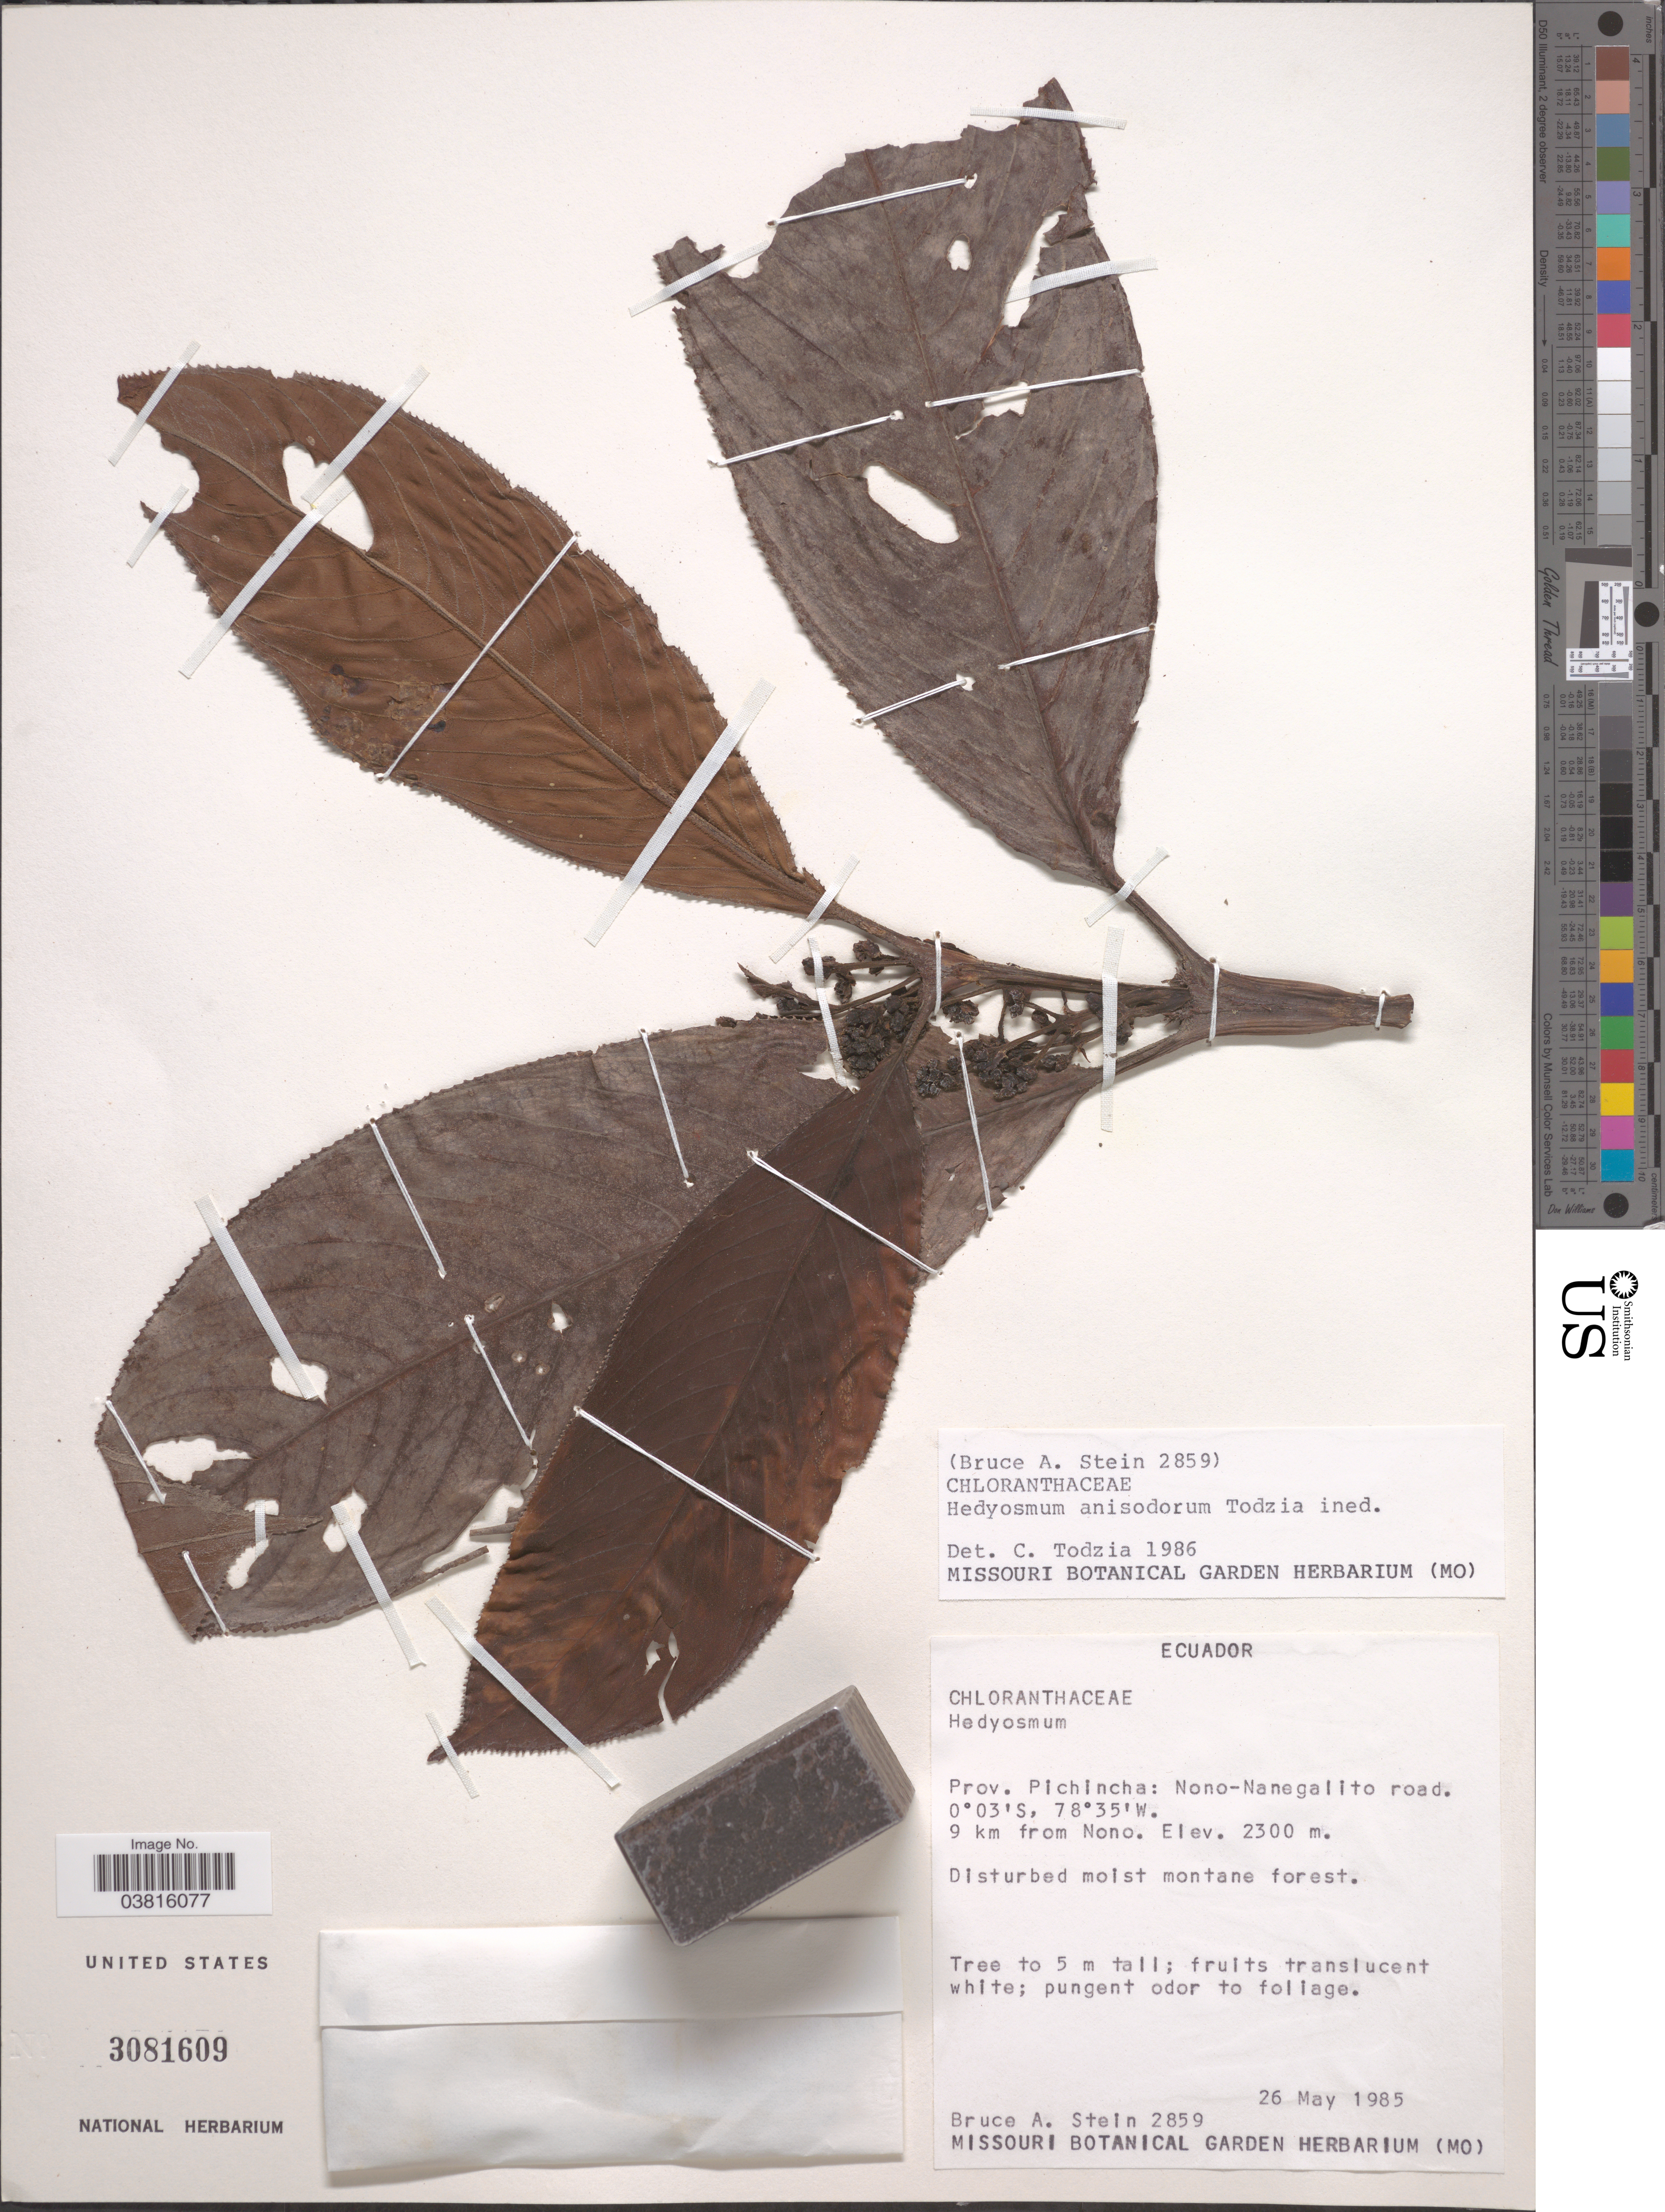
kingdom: Plantae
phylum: Tracheophyta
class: Magnoliopsida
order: Chloranthales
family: Chloranthaceae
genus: Hedyosmum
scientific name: Hedyosmum anisodorum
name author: Todzia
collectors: B. A. Stein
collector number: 2859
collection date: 1985-05-26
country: Ecuador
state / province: Pichincha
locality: Nono-Nanegalito road. 9 km from Nono.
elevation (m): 2300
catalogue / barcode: US 3081609